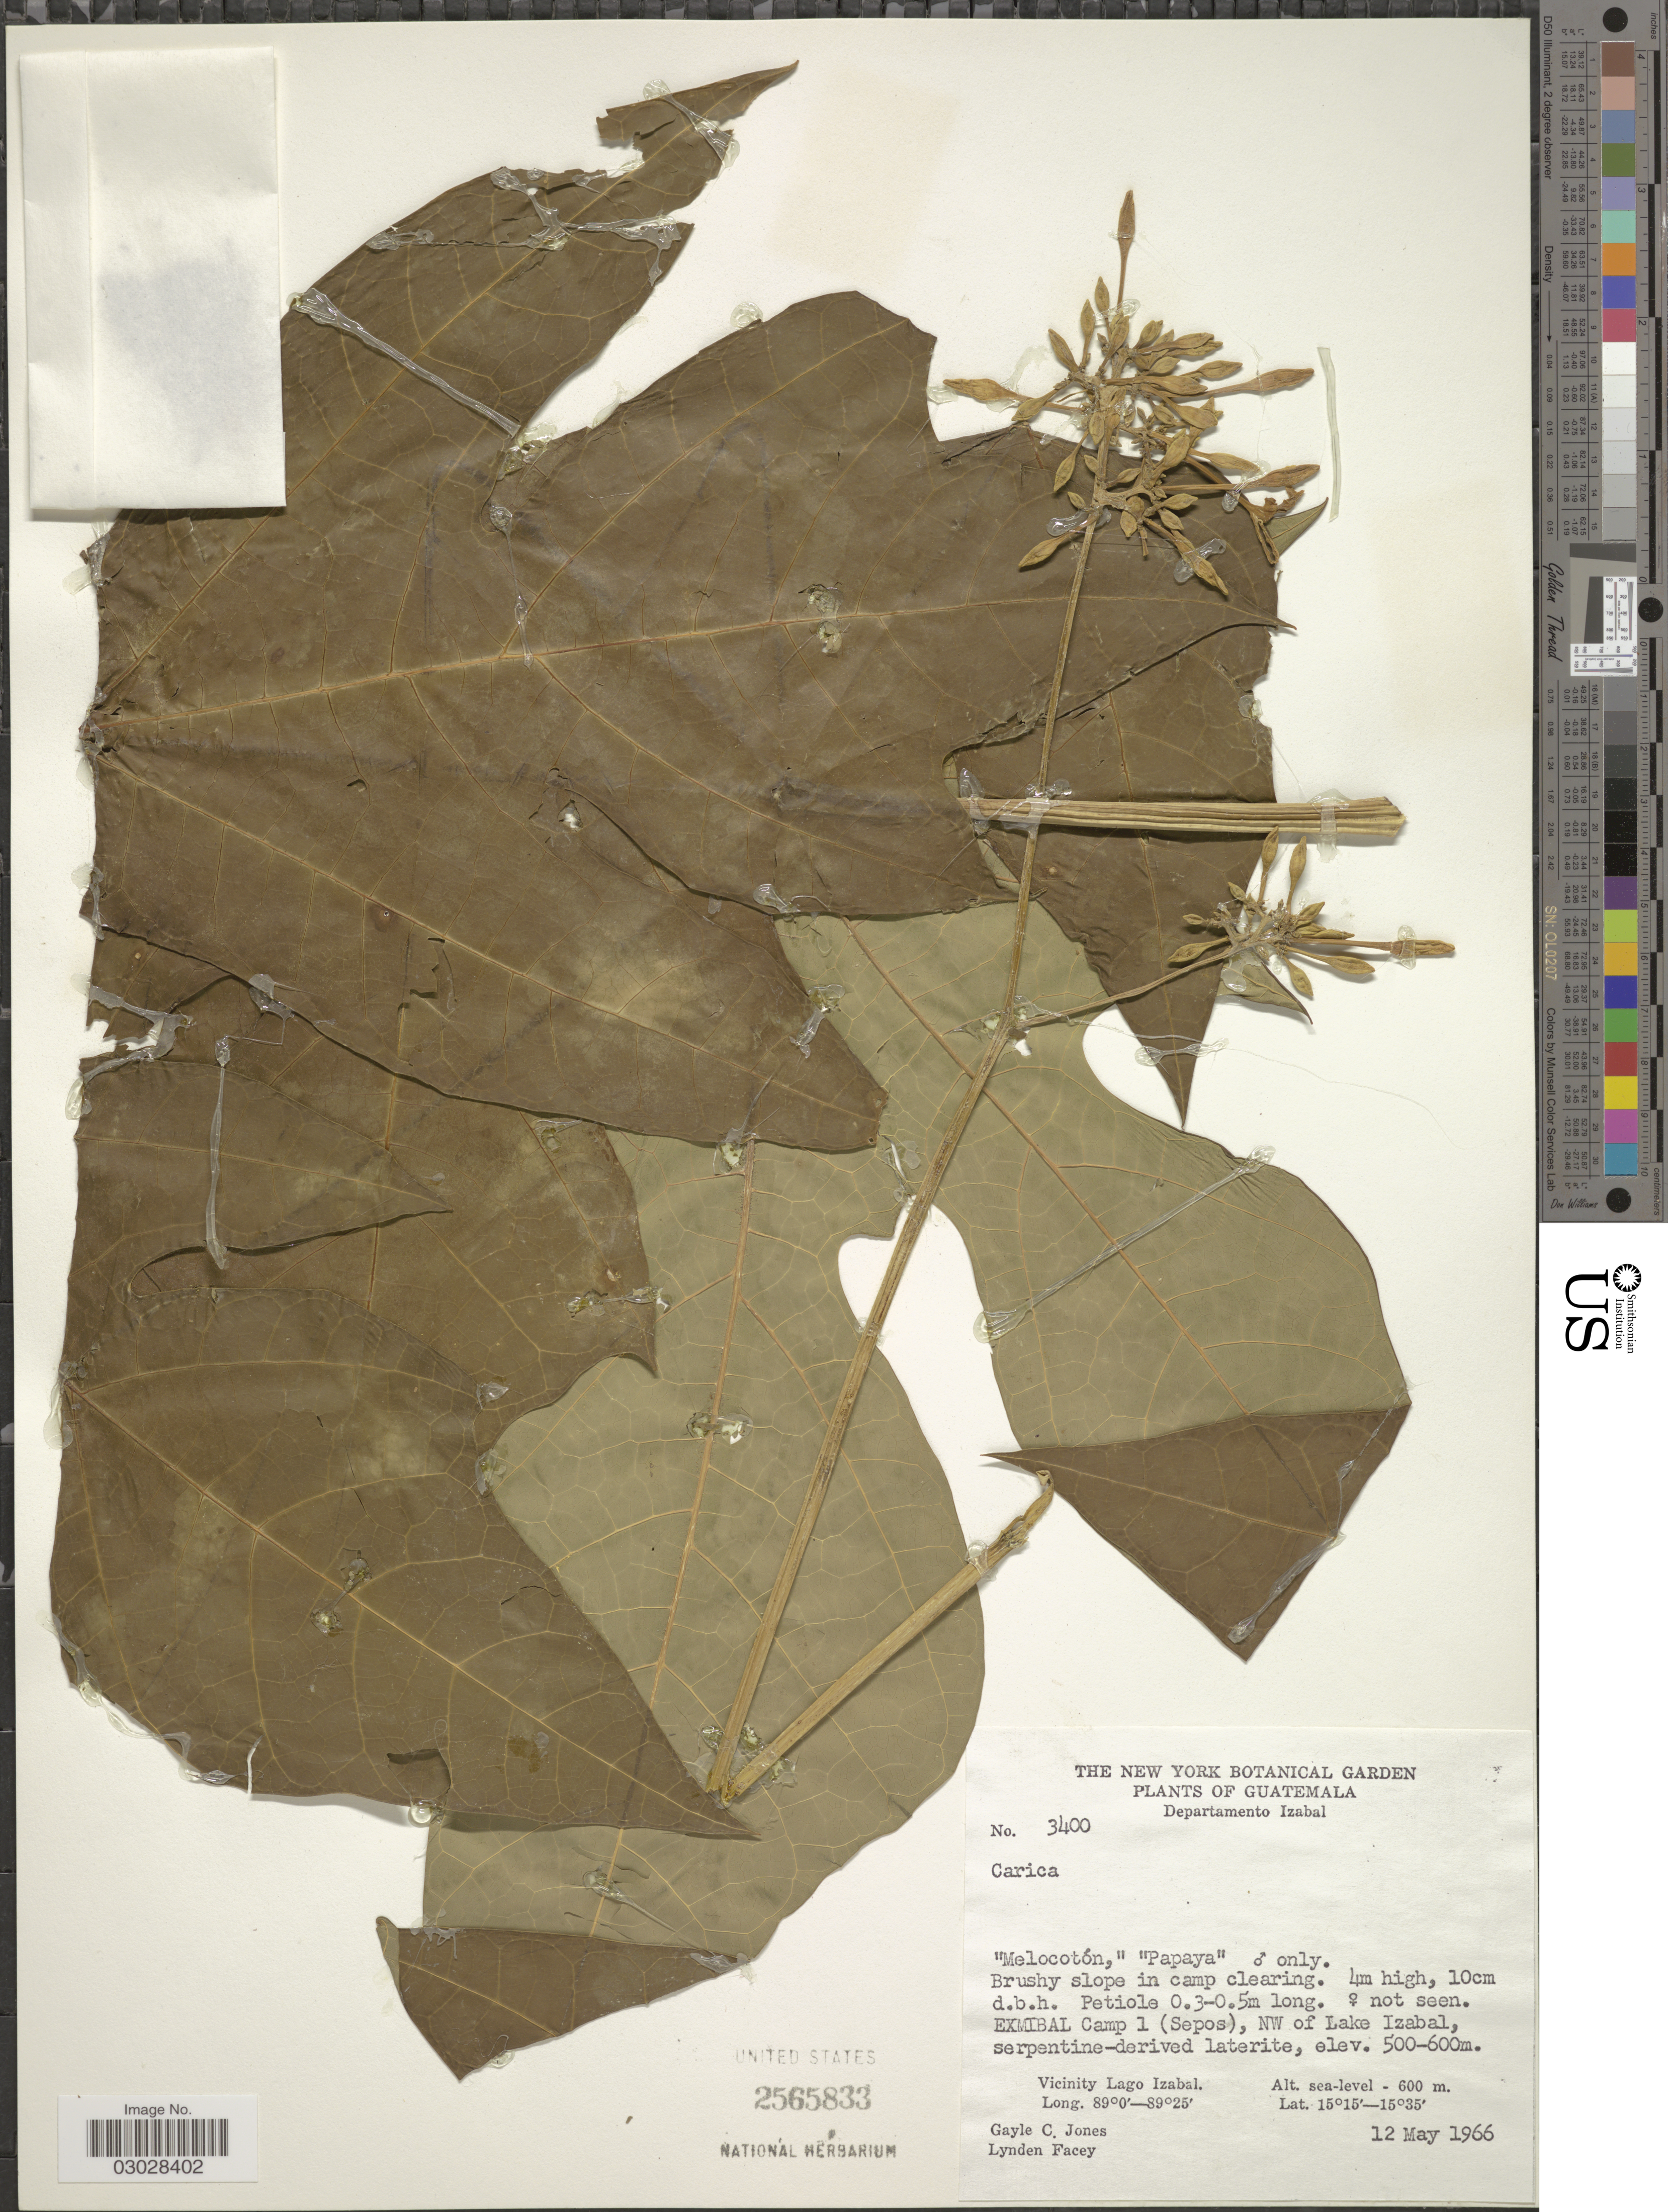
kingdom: Plantae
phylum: Tracheophyta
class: Magnoliopsida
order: Brassicales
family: Caricaceae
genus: Carica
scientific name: Carica sp.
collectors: G. C. Jones & L. Facey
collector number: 3400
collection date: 1966-05-12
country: Guatemala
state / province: Izabal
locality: Departamento Izabal, Exmibal Camp 1 (Sepos), NW of Lake Izabal, Vicinity of Lago Izabal.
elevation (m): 500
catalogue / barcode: US 2565833